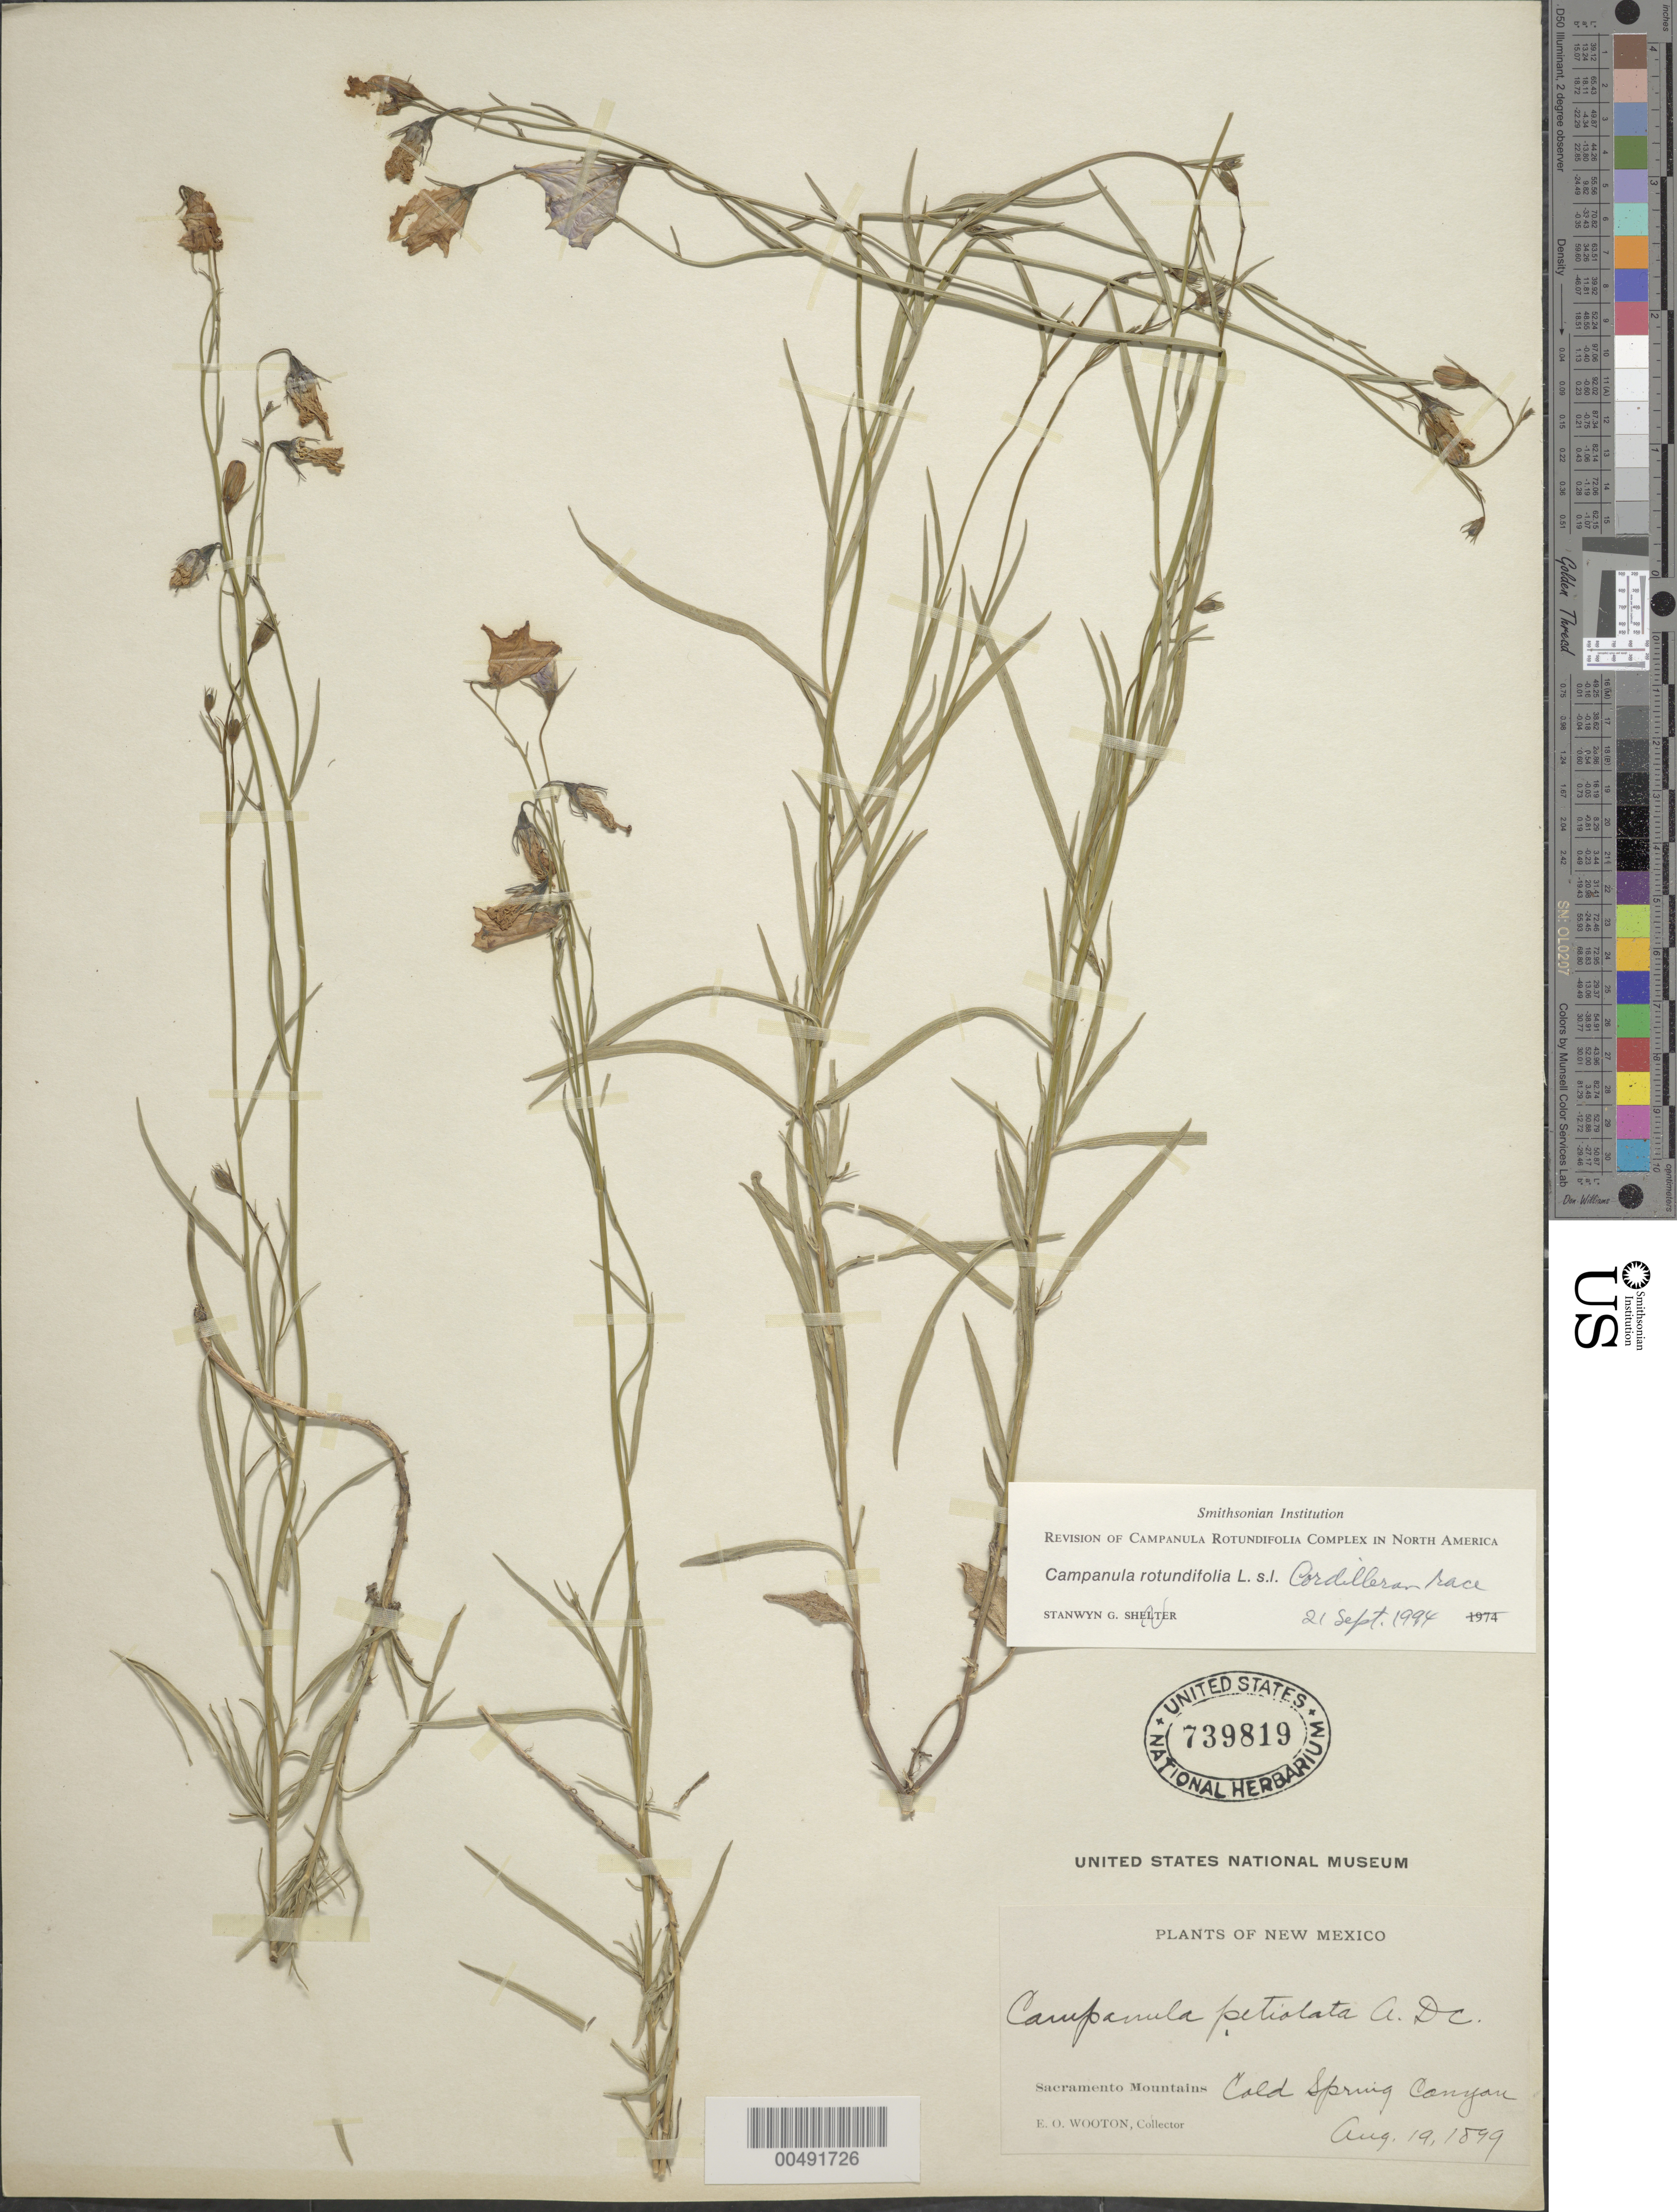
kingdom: Plantae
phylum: Tracheophyta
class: Magnoliopsida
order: Asterales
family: Campanulaceae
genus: Campanula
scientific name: Campanula rotundifolia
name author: L.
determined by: Shetler, Stanwyn G., (US), NMNH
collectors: E. O. Wooton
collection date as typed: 19 Aug 1899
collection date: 1899-08-19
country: United States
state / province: New Mexico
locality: Cold Spring Canyon, Sacramento Mountains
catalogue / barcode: US 739819